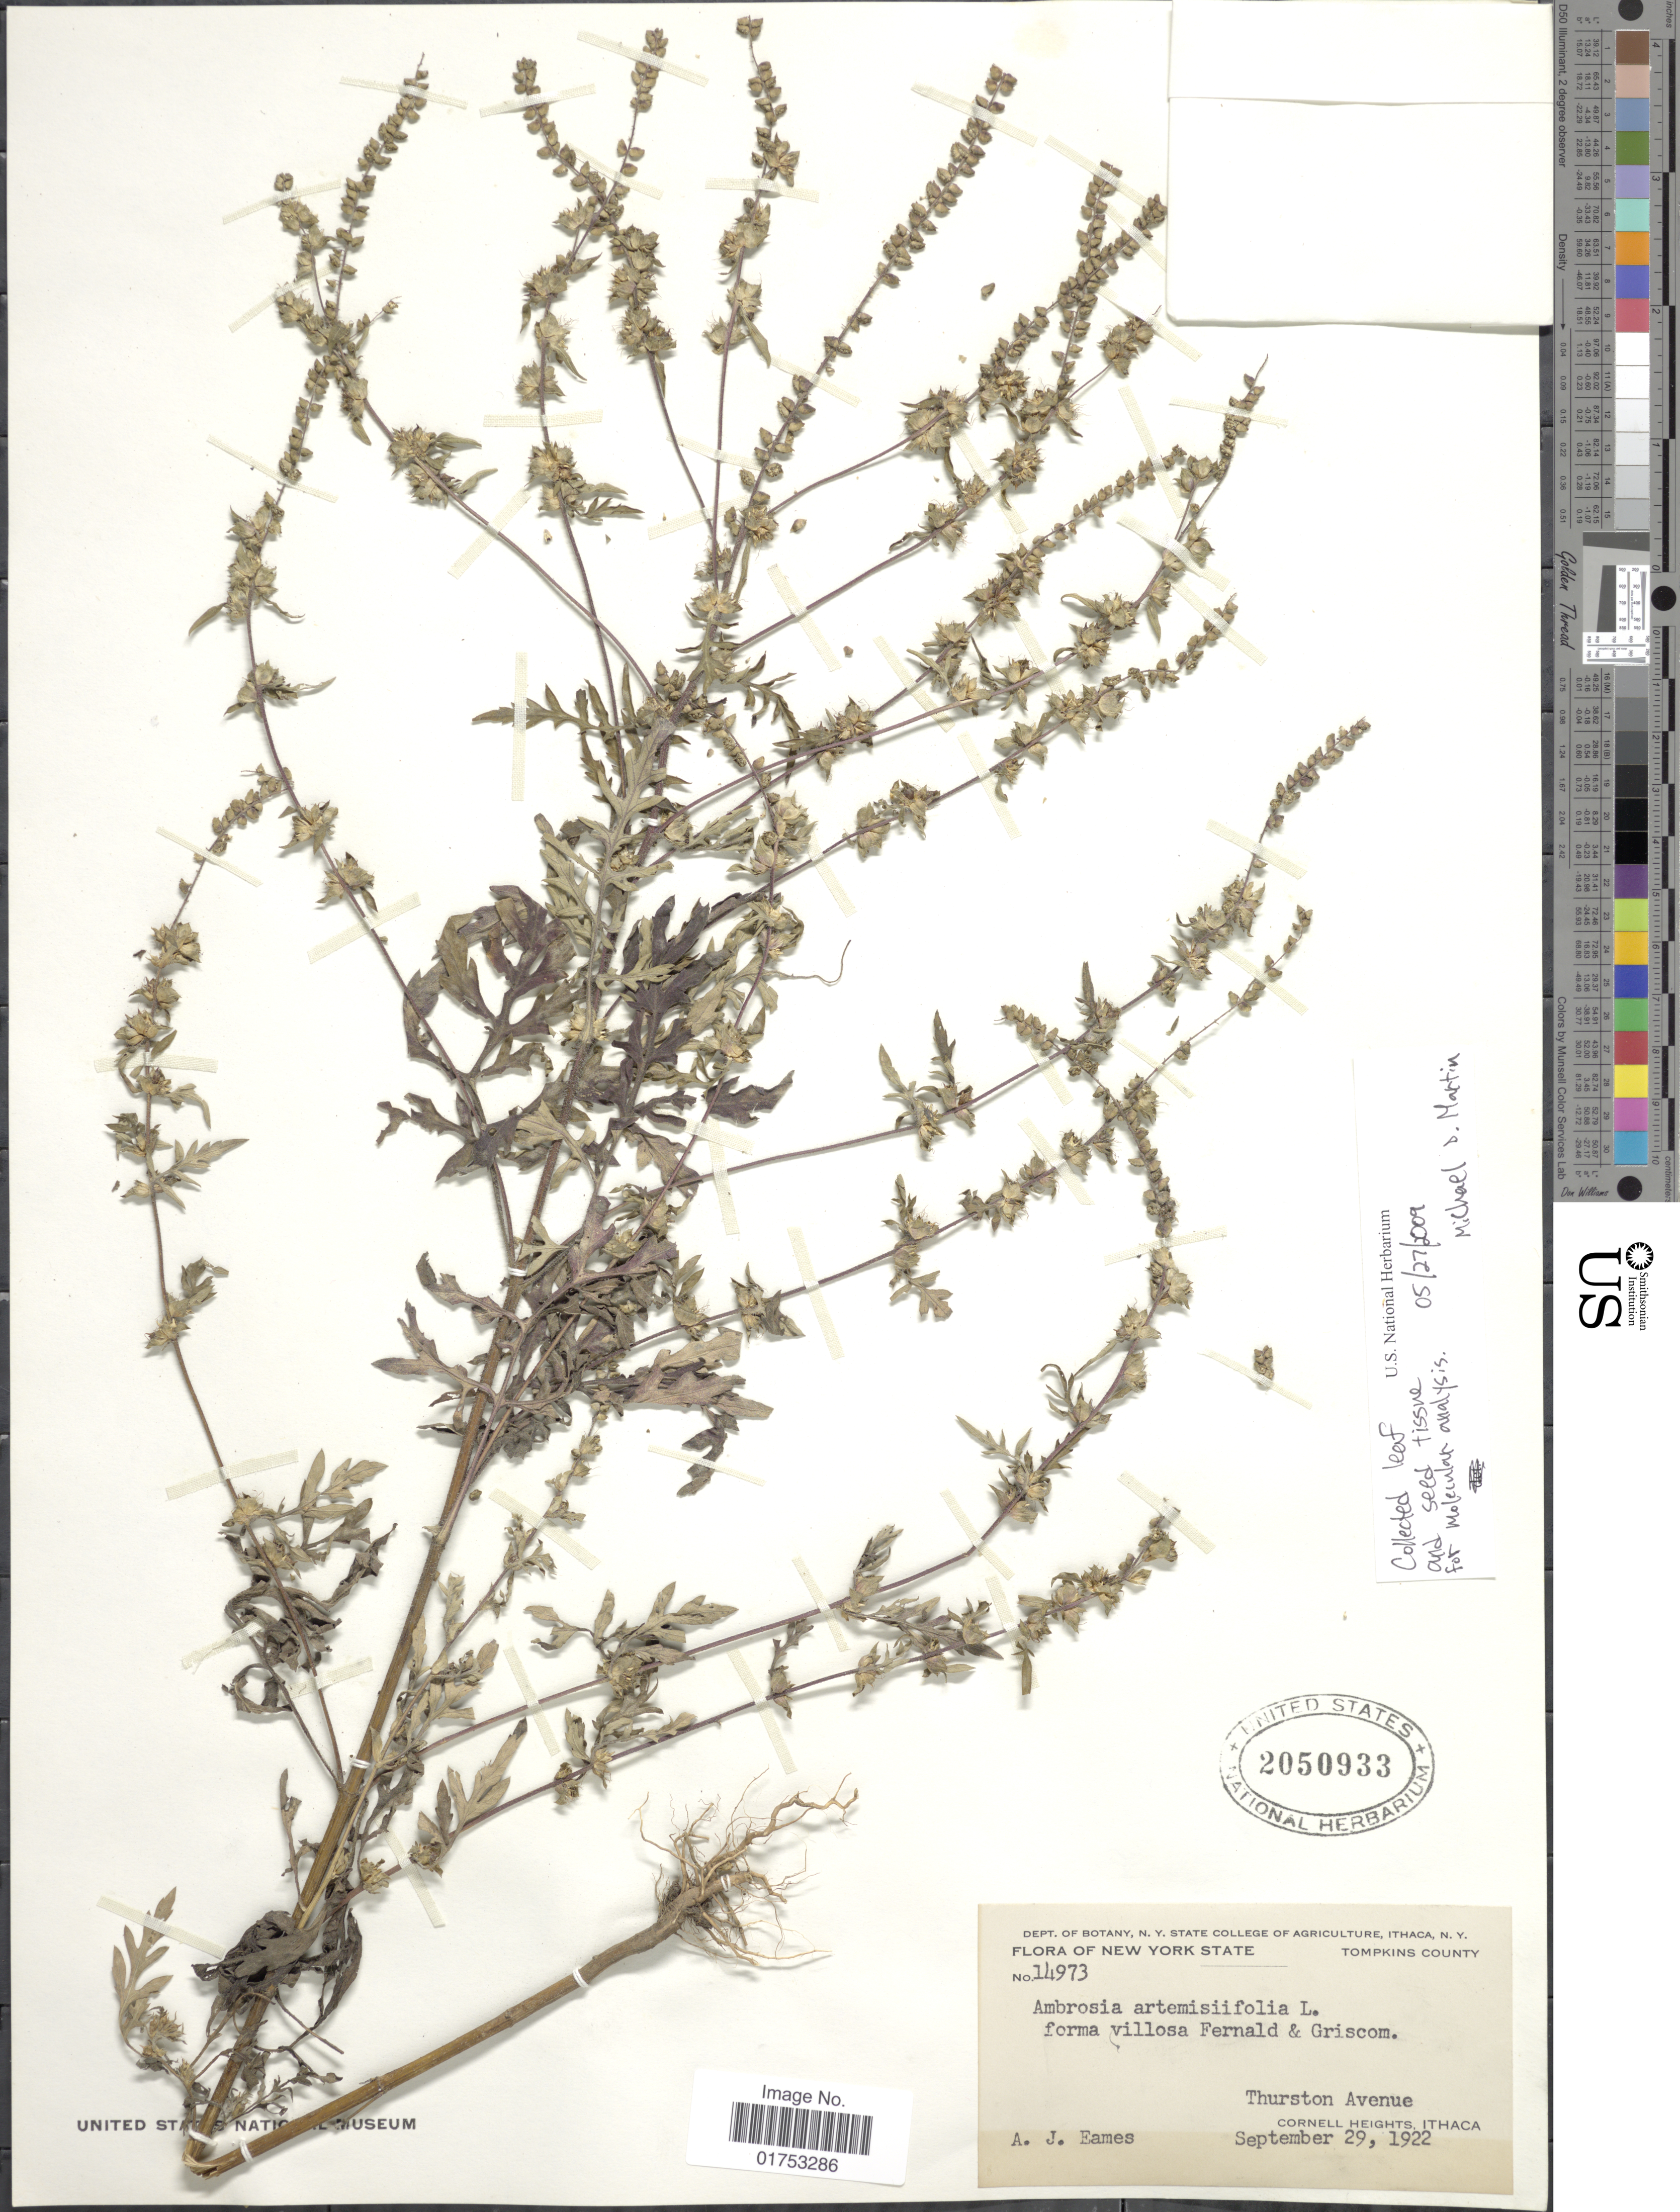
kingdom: Plantae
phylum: Tracheophyta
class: Magnoliopsida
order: Asterales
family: Asteraceae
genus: Ambrosia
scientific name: Ambrosia artemisiifolia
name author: L.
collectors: A. J. Eames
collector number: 14973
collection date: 1922-09-29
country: United States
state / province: New York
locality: Tompkins County, Thurston Avenue, Cornell Heights, Ithaca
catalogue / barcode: US 2050933